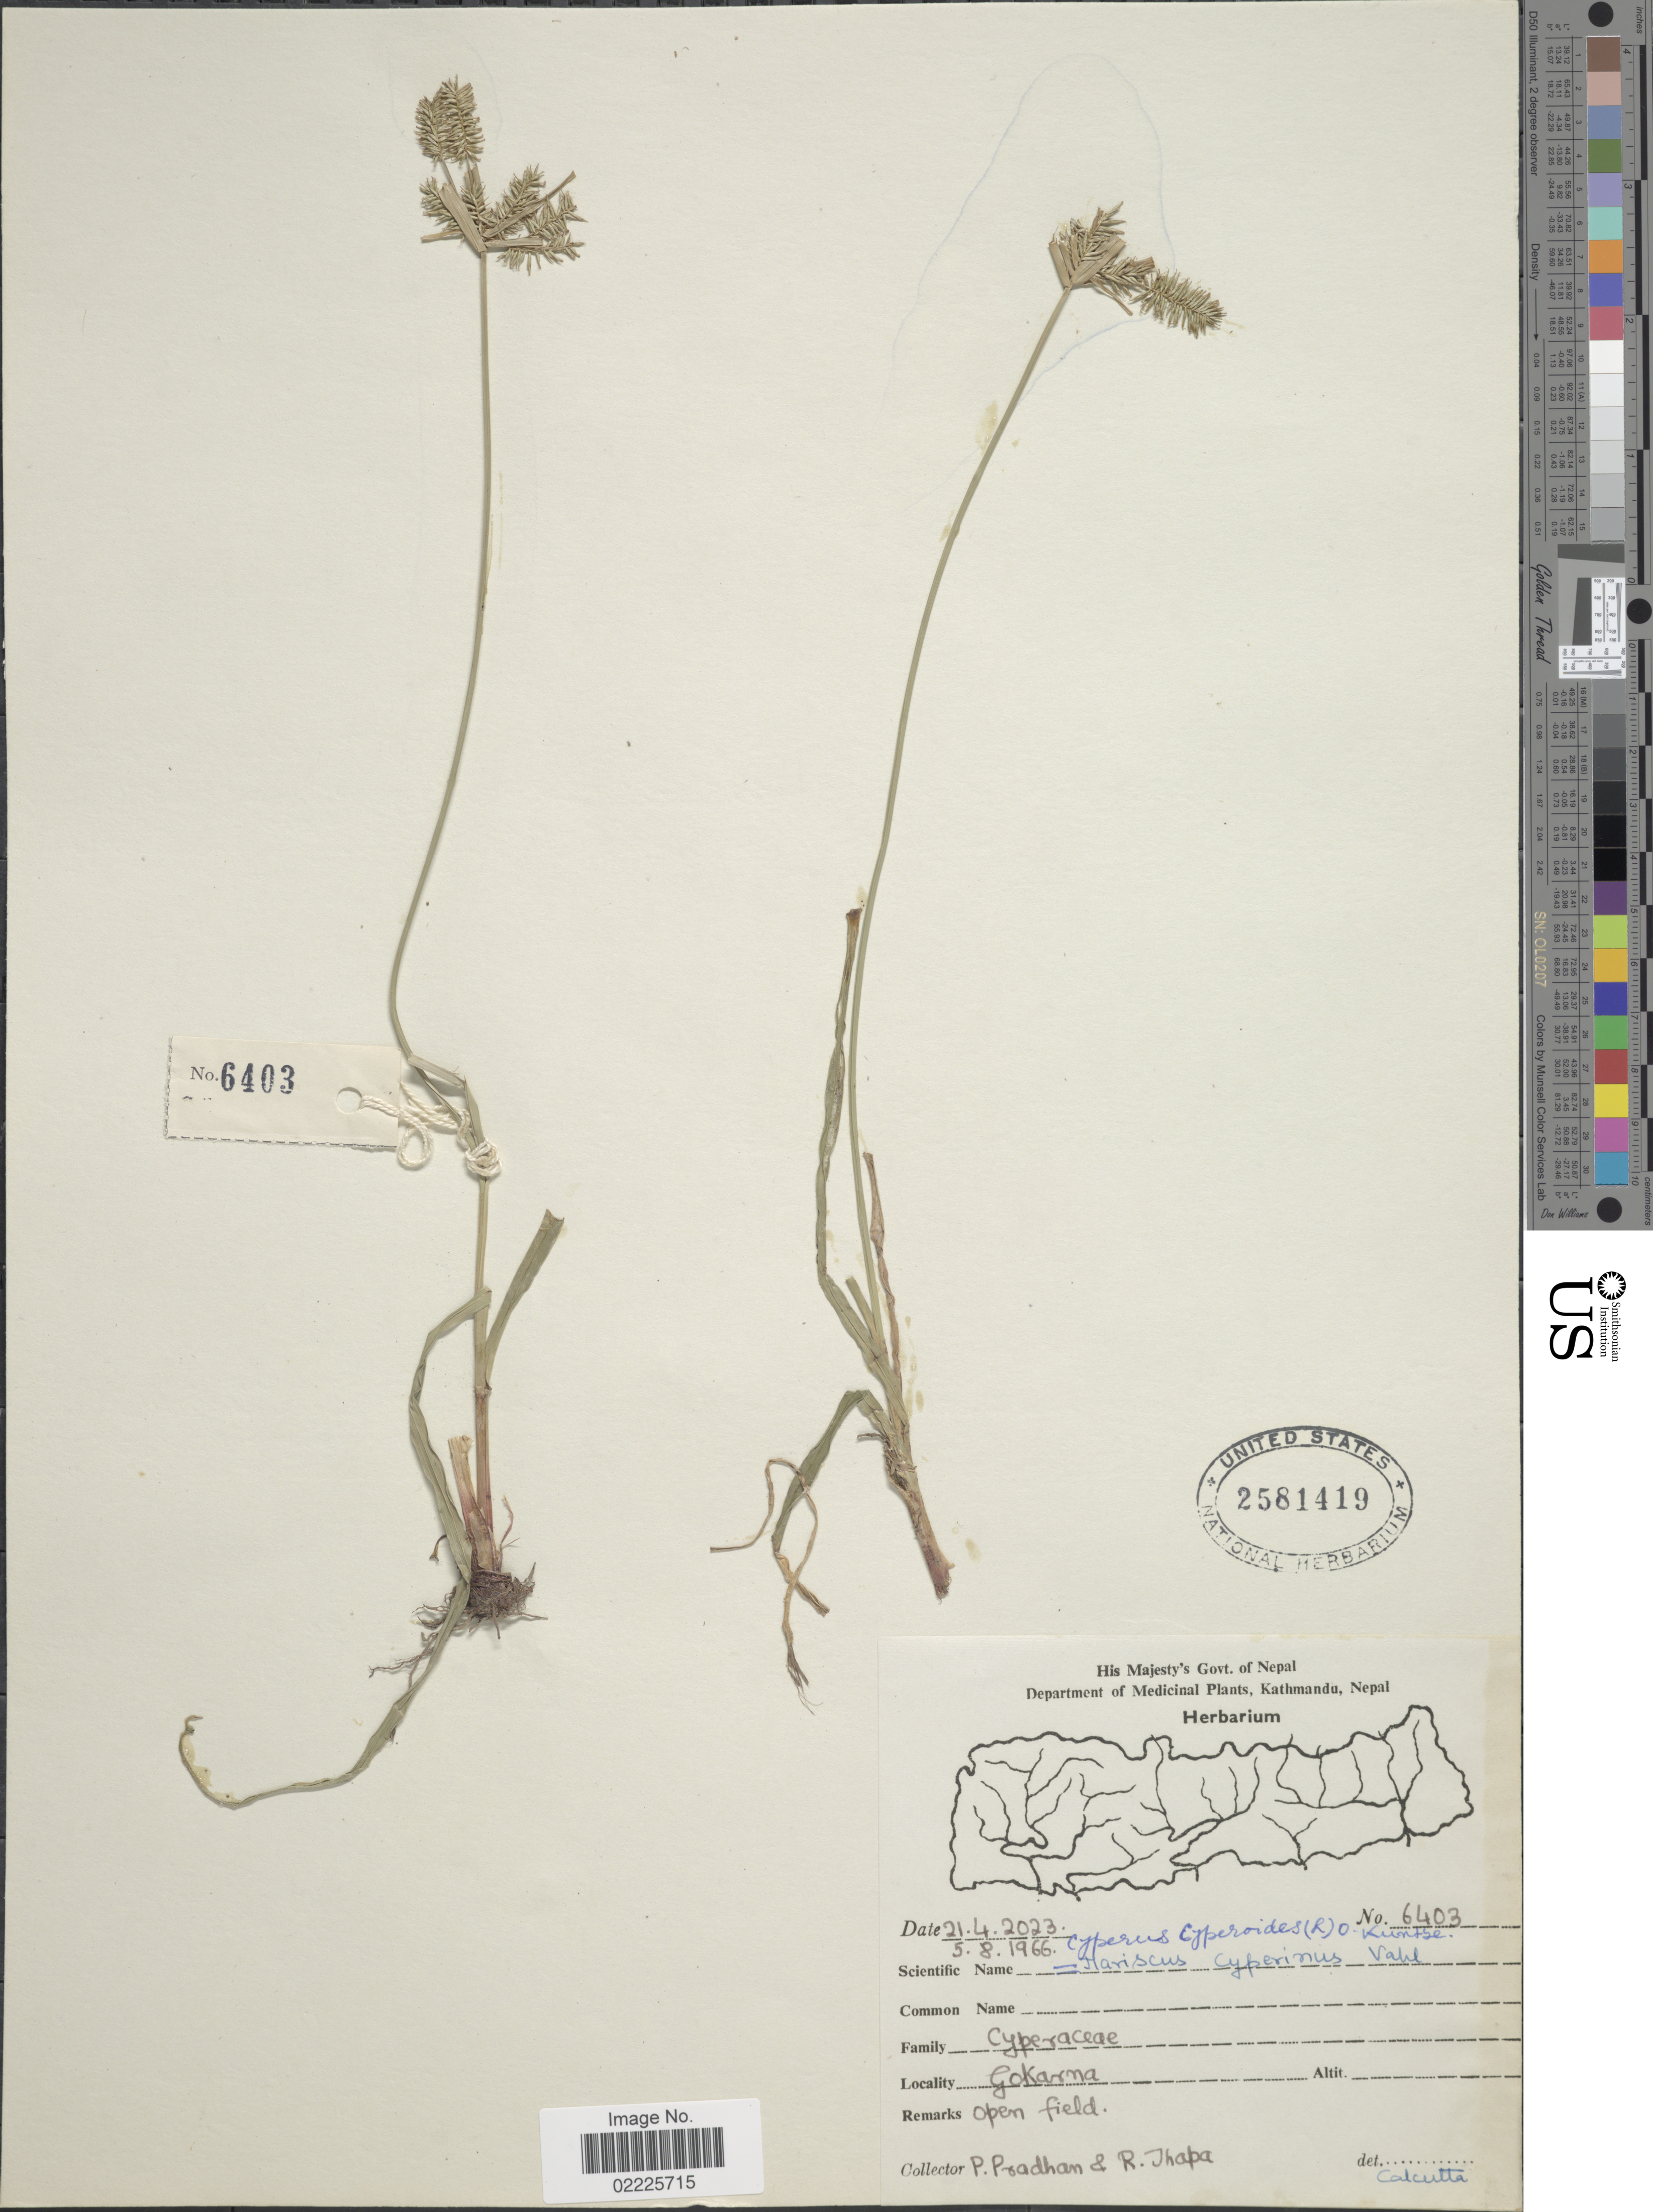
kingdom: Plantae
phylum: Tracheophyta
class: Liliopsida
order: Poales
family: Cyperaceae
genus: Cyperus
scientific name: Cyperus cyperoides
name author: (L.) Kuntze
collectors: P. Pradhan & R. Thapa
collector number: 6403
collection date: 1966-08-05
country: Nepal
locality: Gokarna, open field.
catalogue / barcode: US 2581419